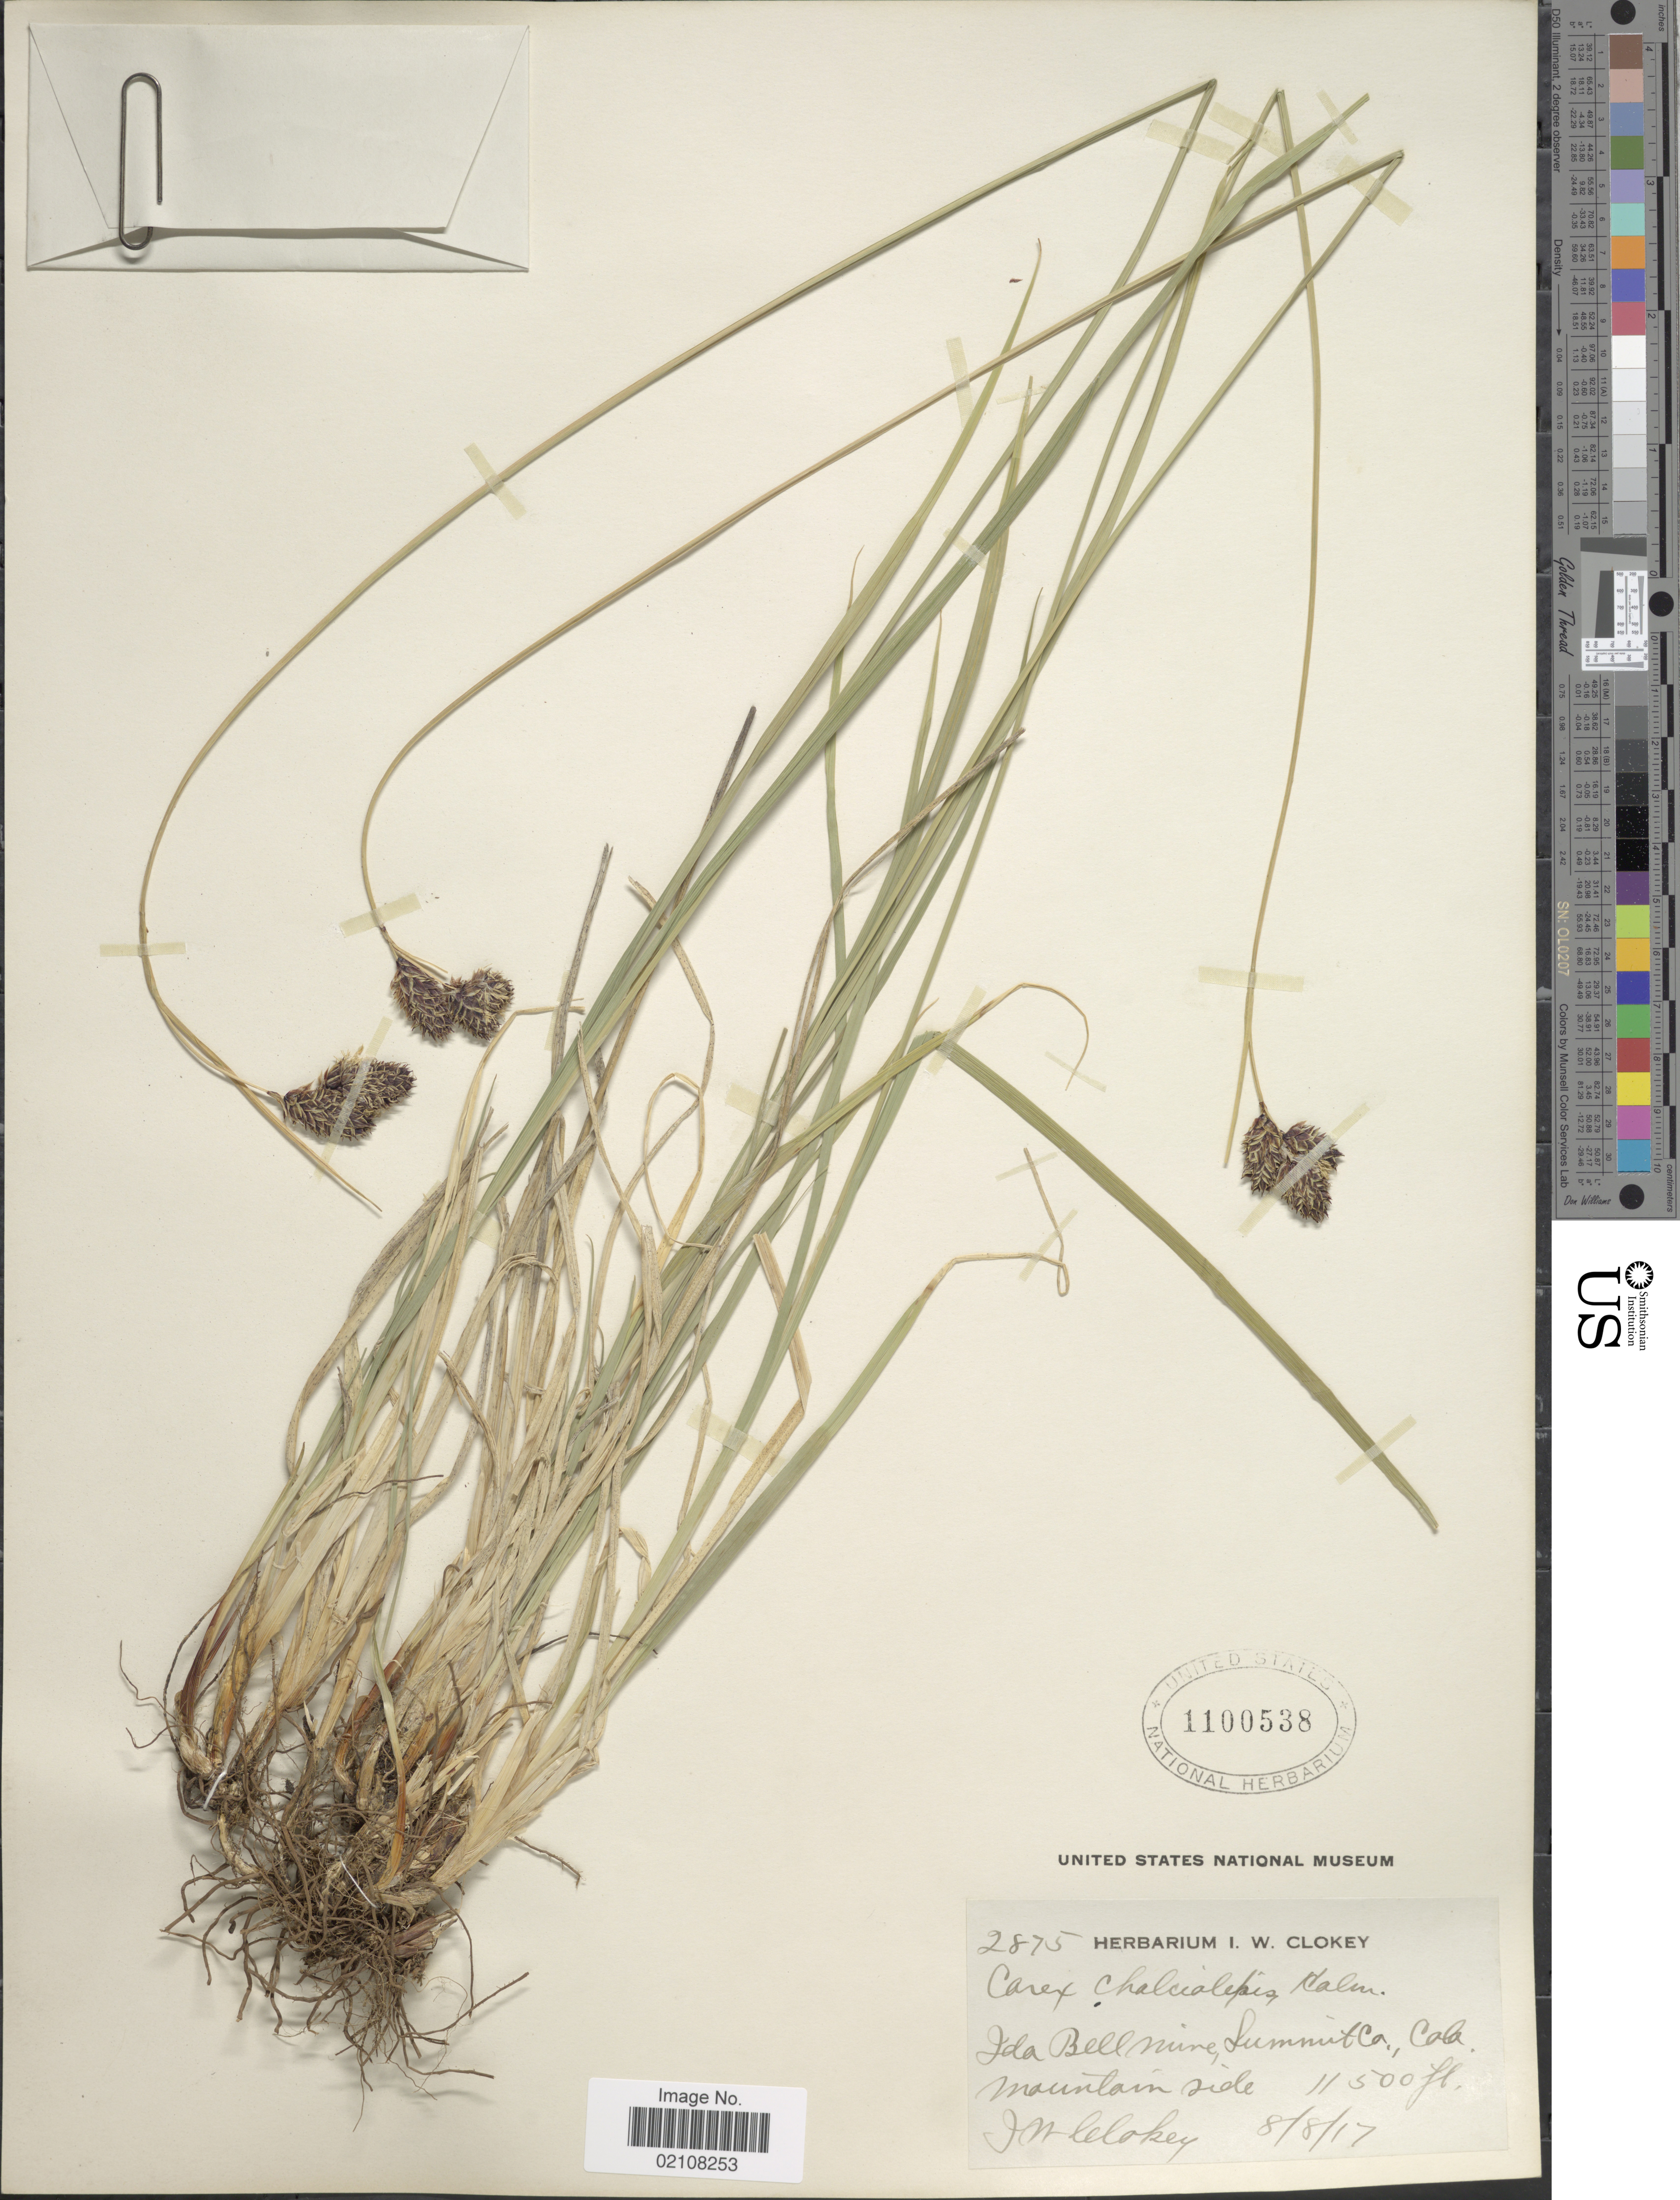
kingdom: Plantae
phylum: Tracheophyta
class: Liliopsida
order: Poales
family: Cyperaceae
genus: Carex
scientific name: Carex chalciolepis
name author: Holm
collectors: I. W. Clokey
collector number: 2875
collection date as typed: Transcribed d/m/y: 8/8/17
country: United States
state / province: Colorado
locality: Ida Bell Mine, Summit Co., Colo. Mountain side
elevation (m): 3505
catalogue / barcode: US 1100538